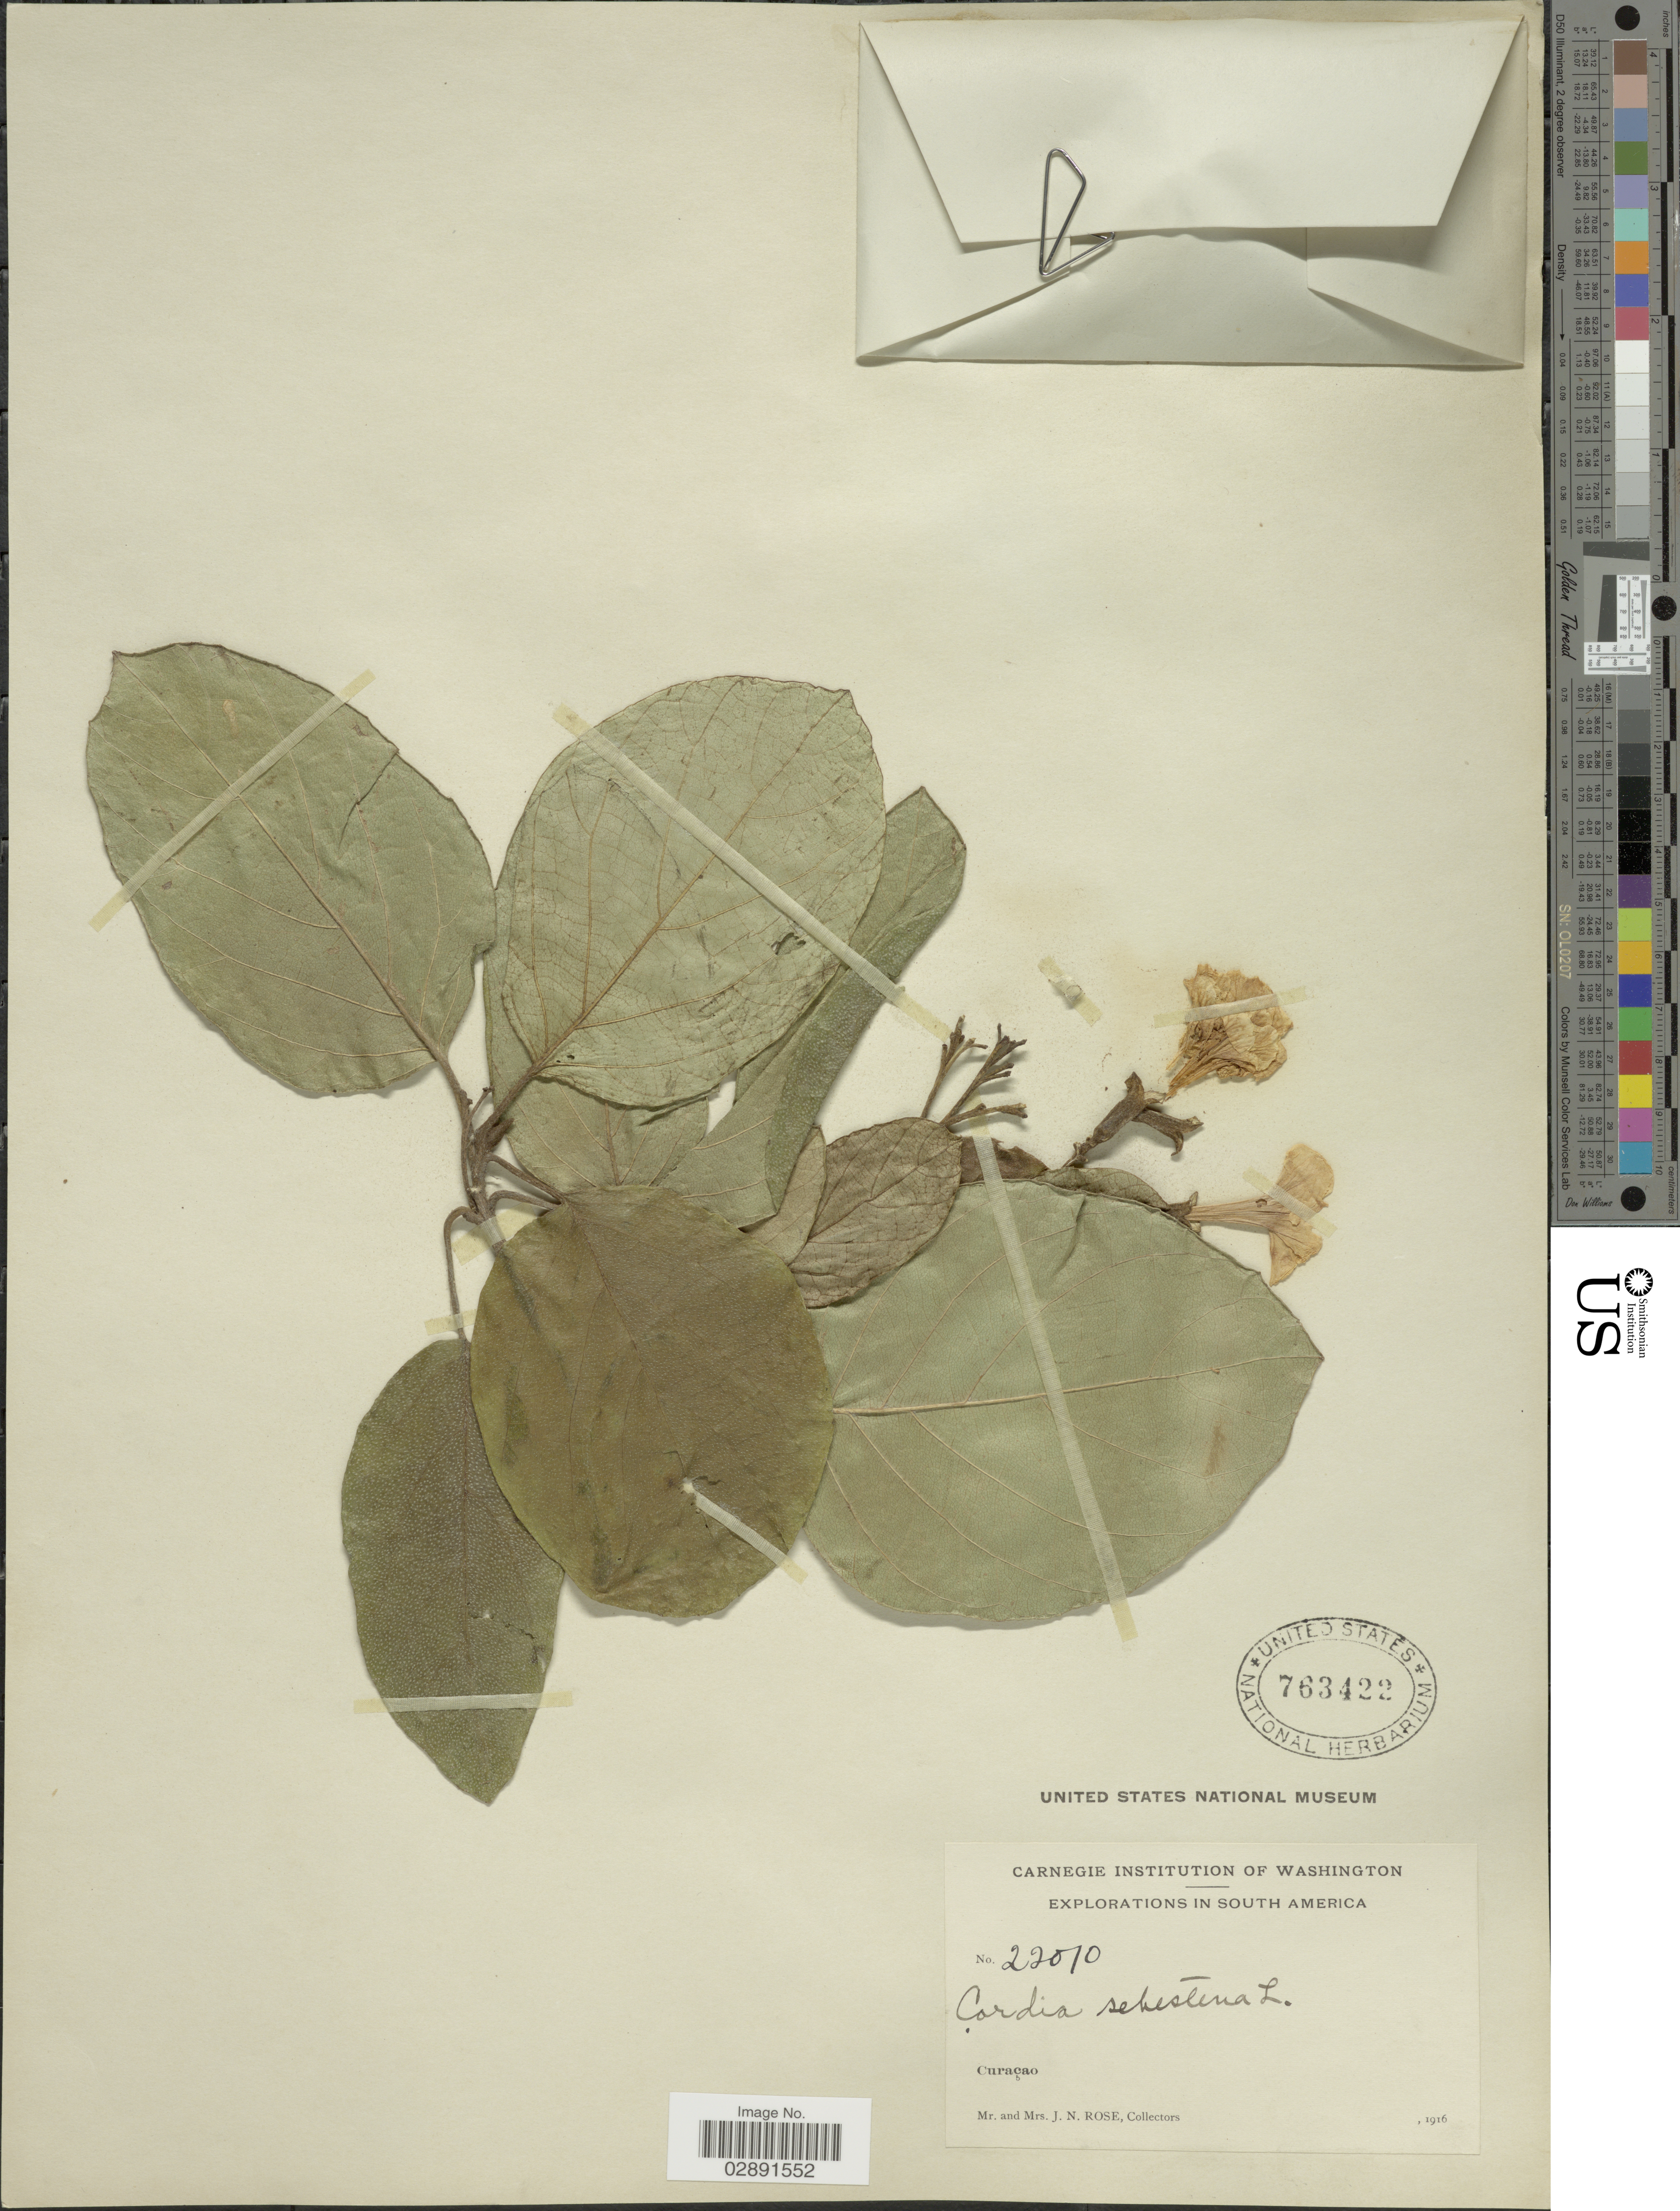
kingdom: Plantae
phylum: Tracheophyta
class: Magnoliopsida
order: Boraginales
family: Cordiaceae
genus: Cordia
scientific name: Cordia sebestena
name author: L.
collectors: J. N. Rose & L. B. Rose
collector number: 22010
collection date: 1916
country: Curaçao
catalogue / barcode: US 763422